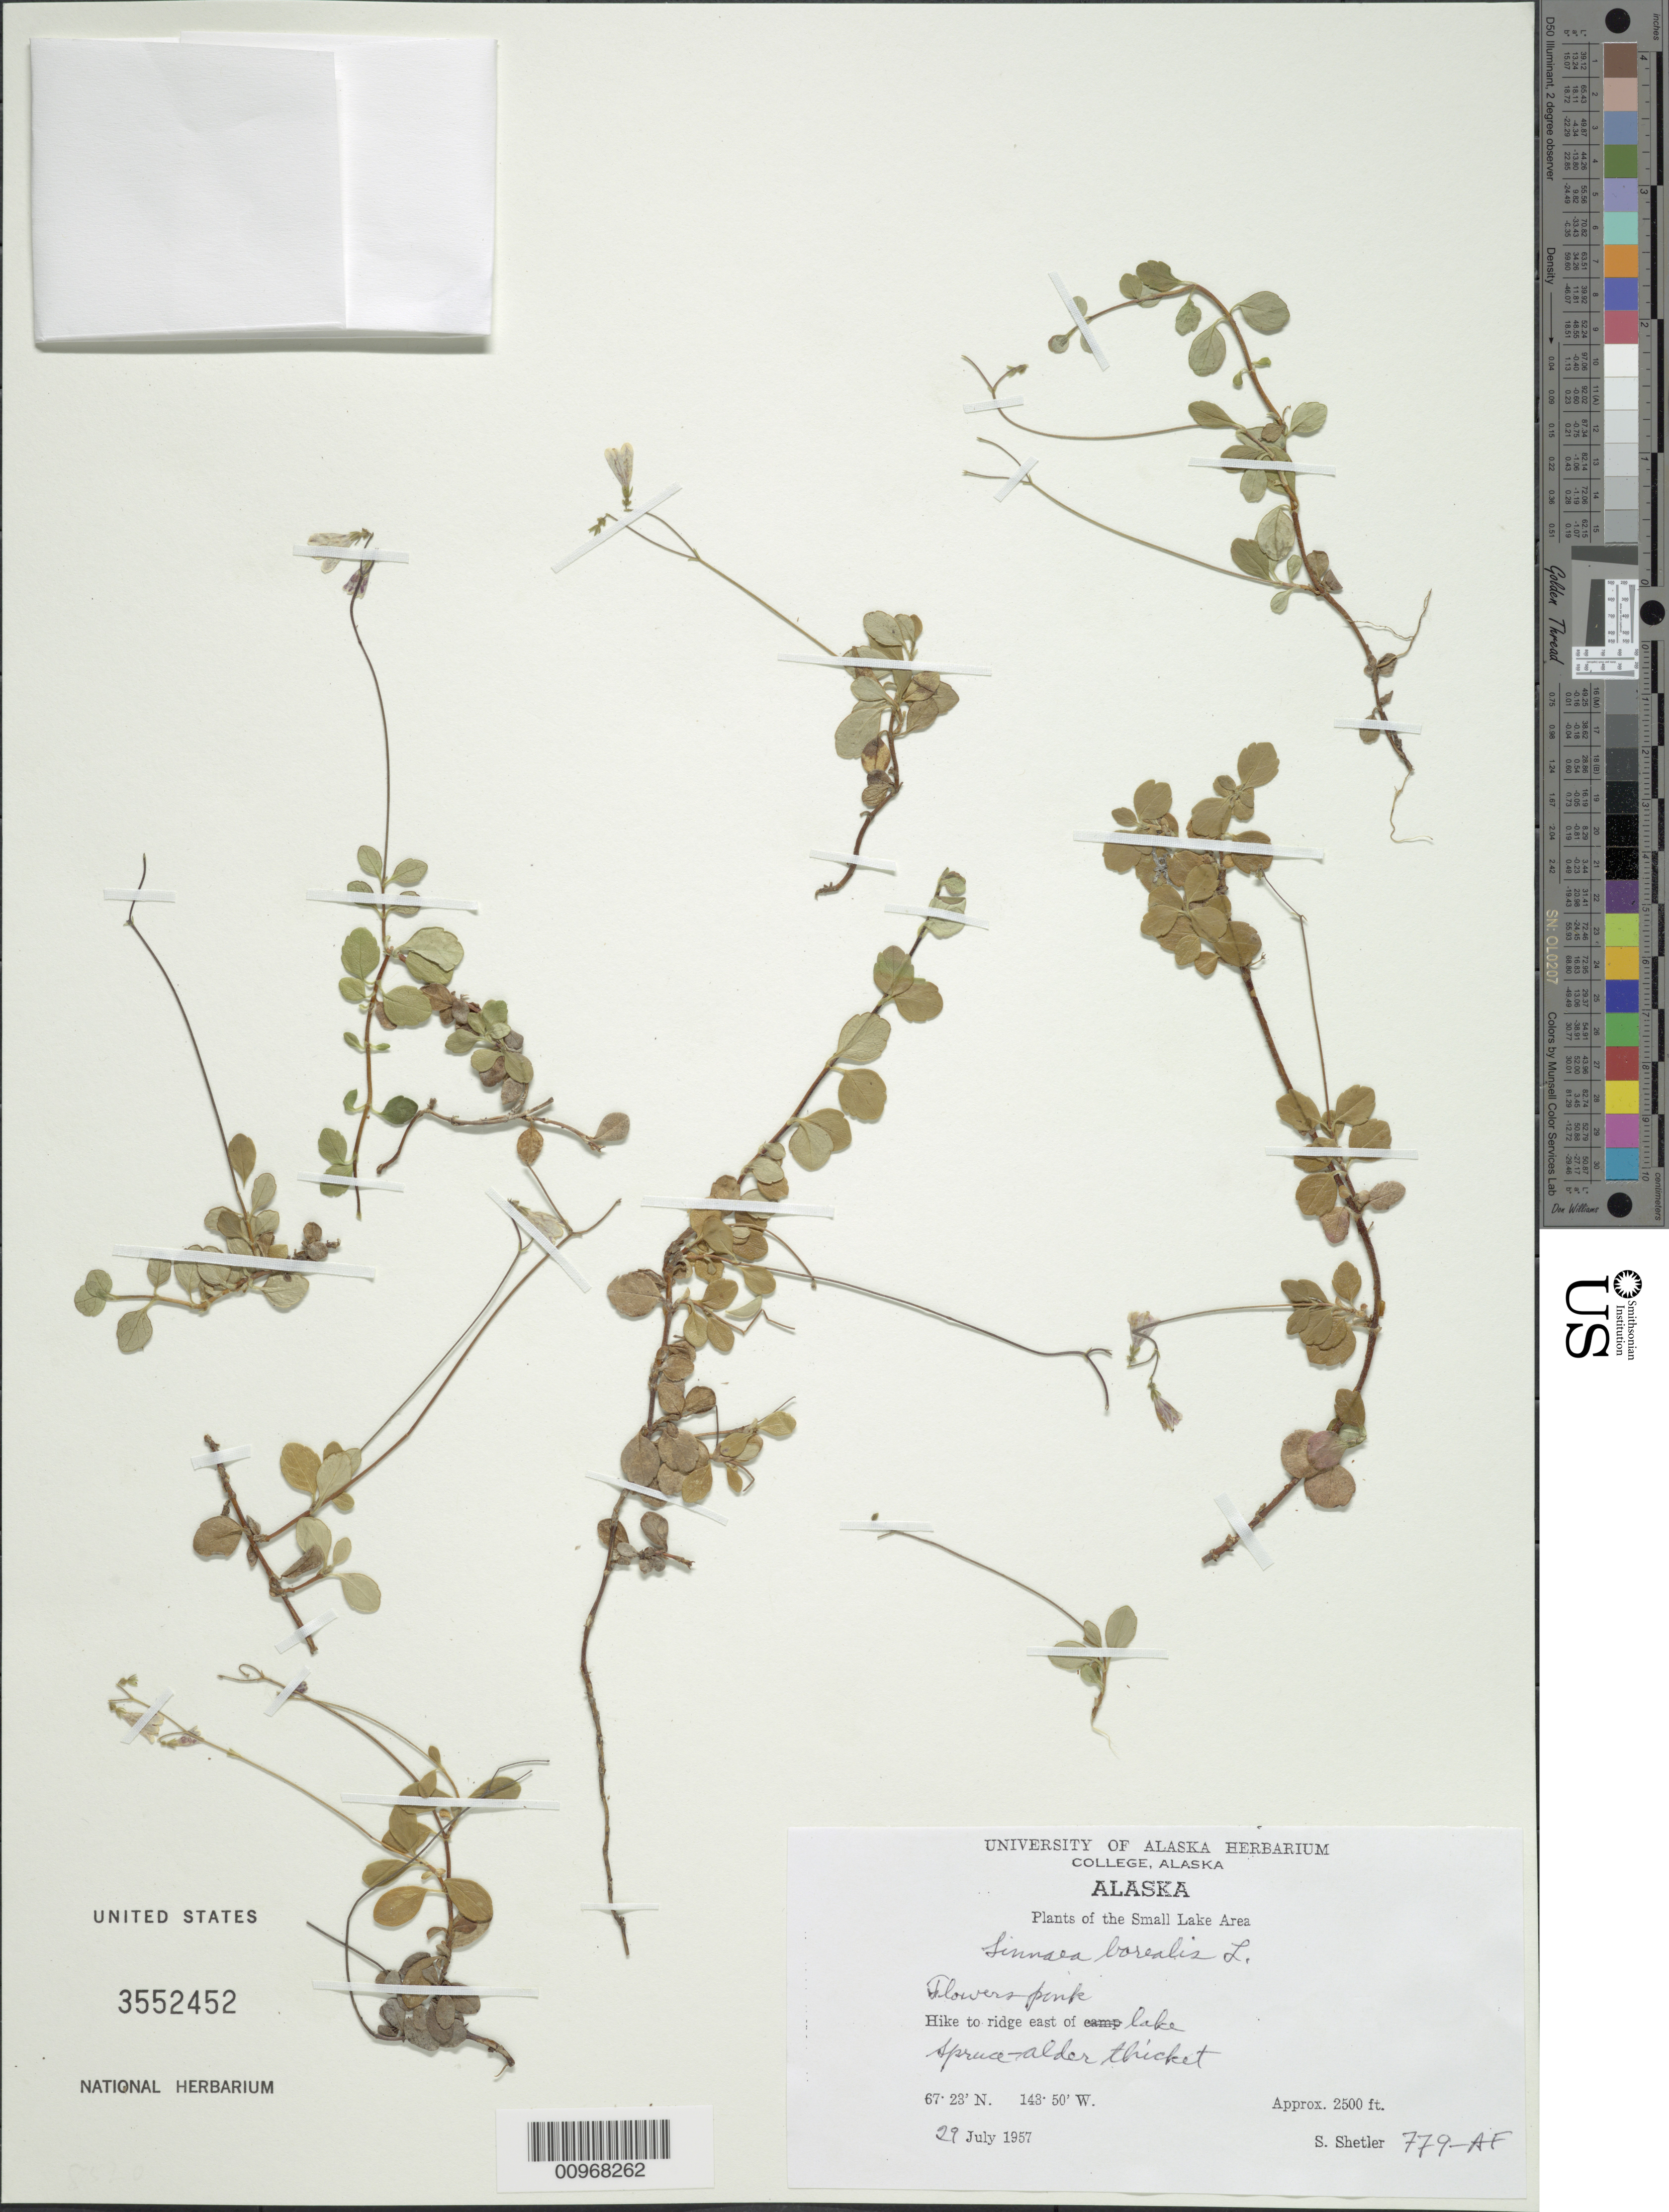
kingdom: Plantae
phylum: Tracheophyta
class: Magnoliopsida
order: Dipsacales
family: Caprifoliaceae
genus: Linnaea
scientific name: Linnaea borealis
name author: L.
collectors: S. Shetler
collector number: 779-AF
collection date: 1957-07-29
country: United States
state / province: Alaska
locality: The Small Lake Area, Hike to ridge east of lake.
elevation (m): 762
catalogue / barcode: US 3552452